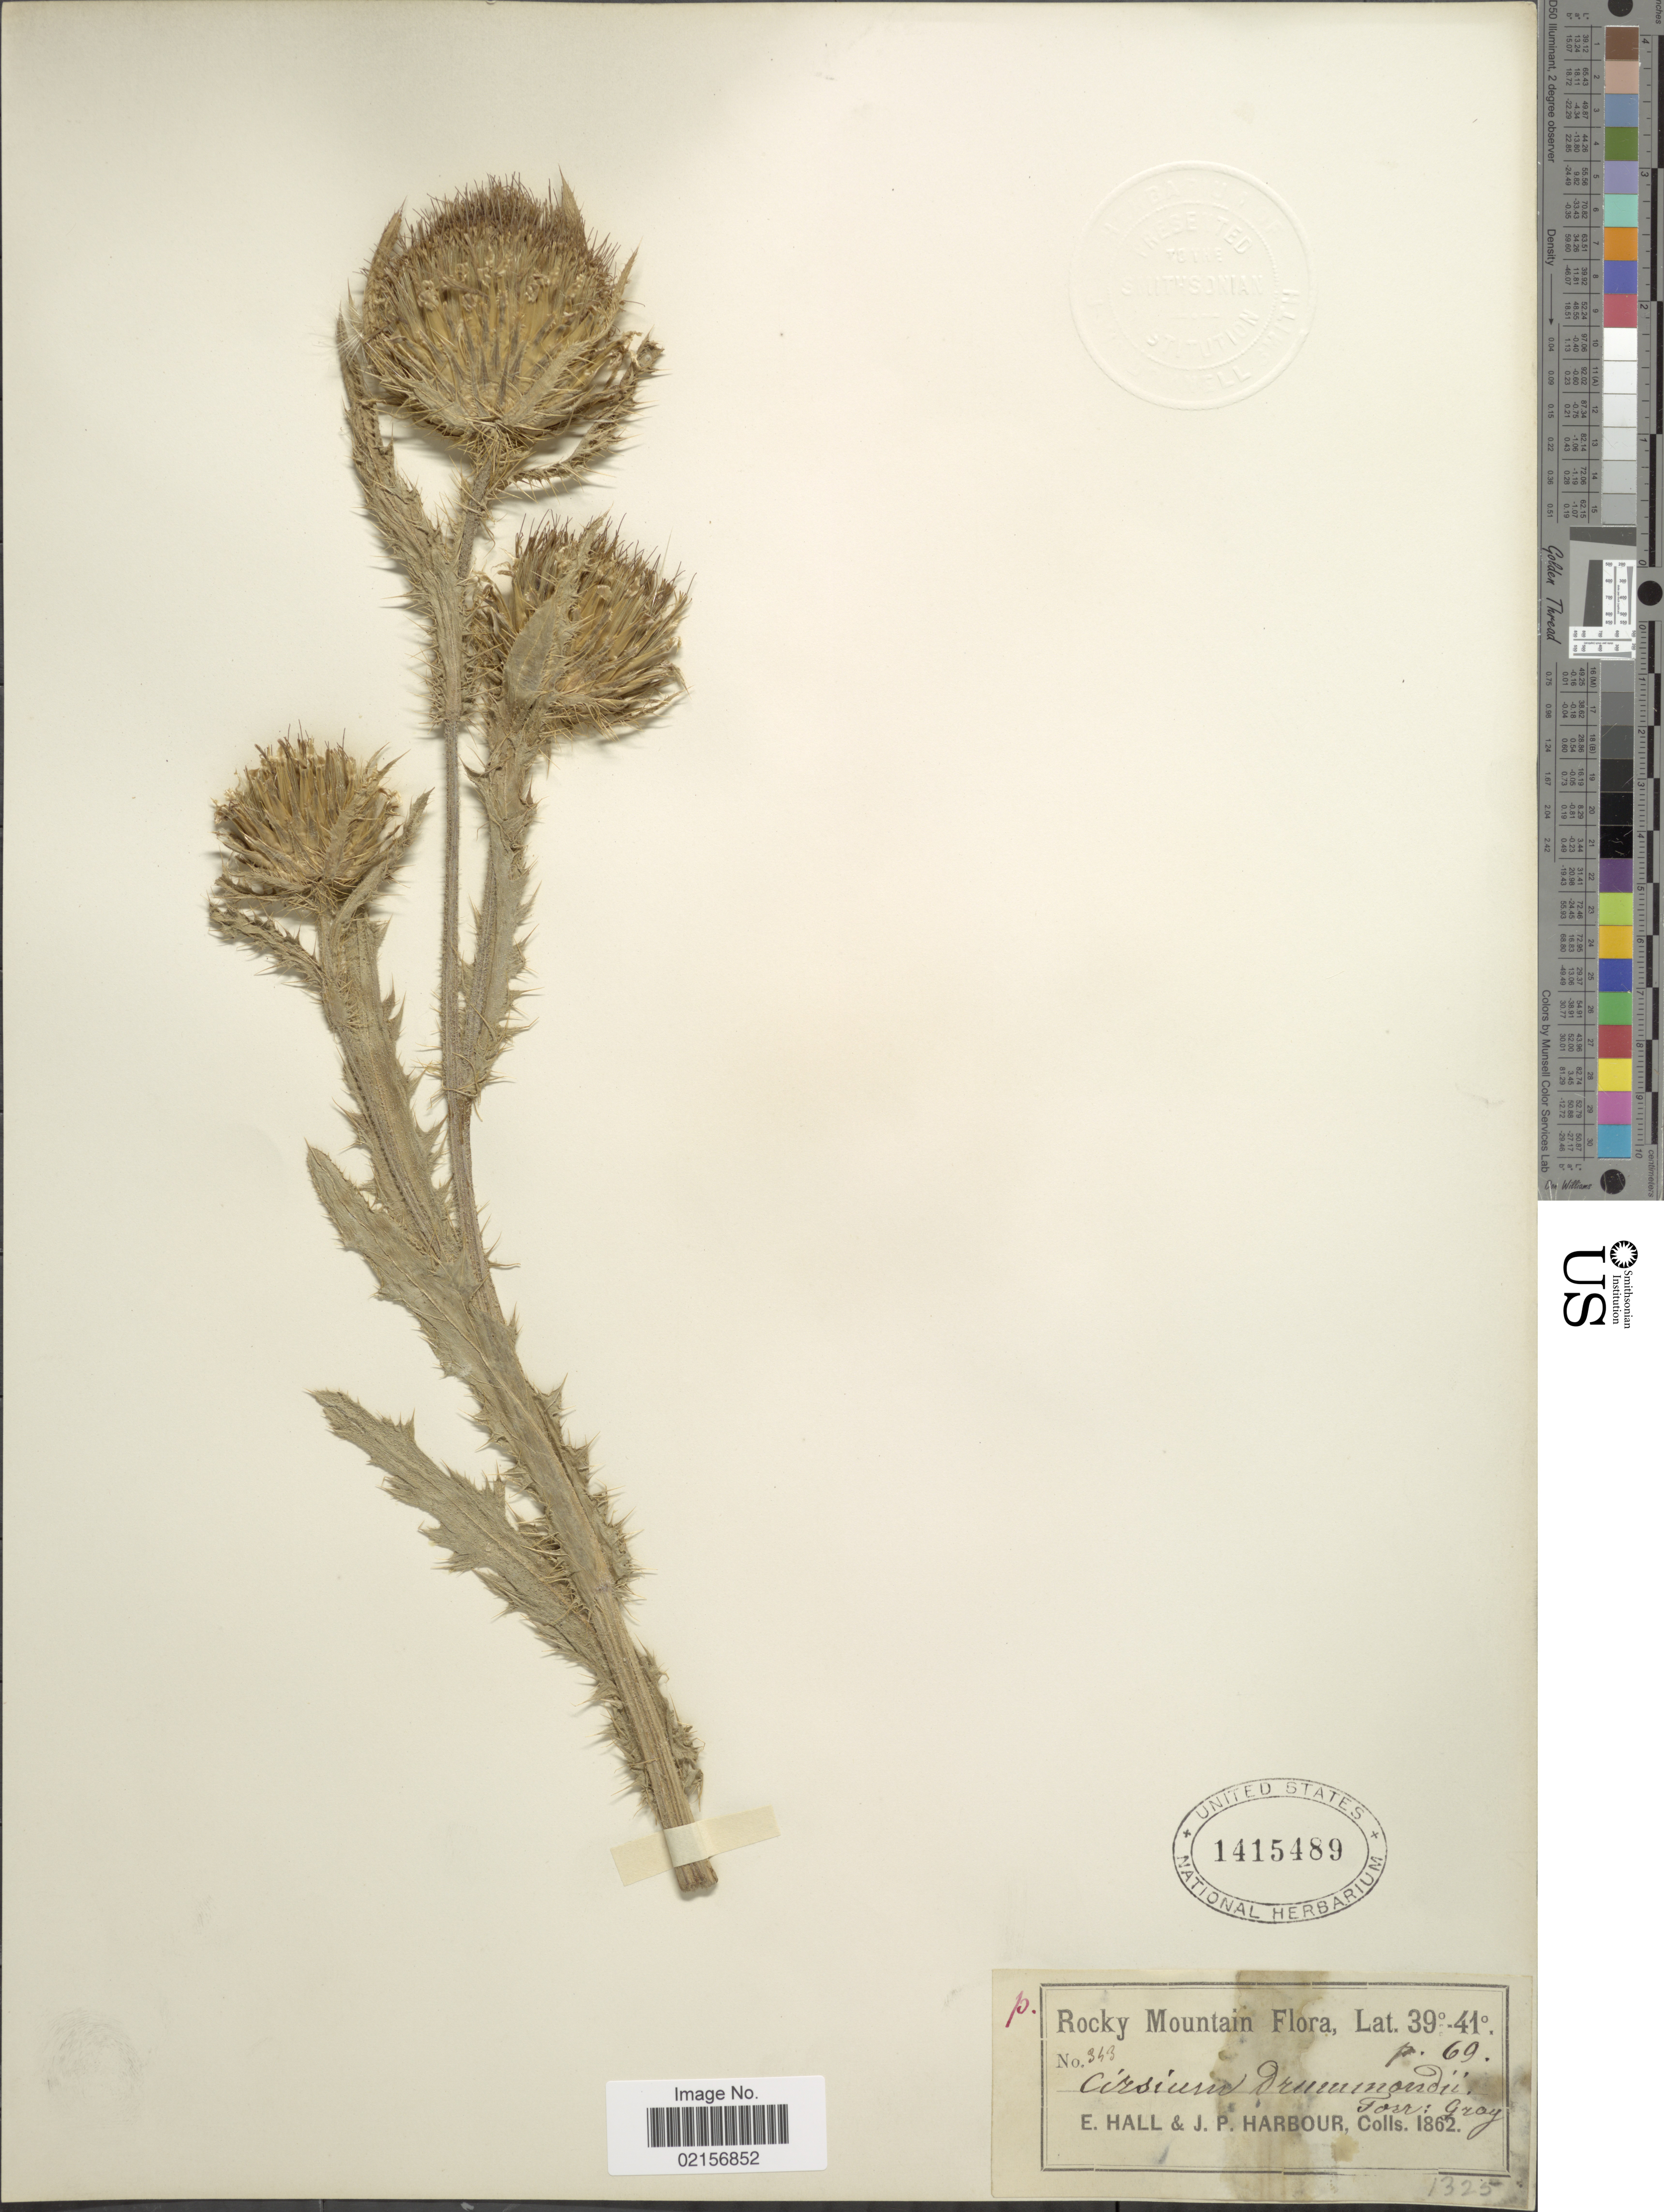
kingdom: Plantae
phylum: Tracheophyta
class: Magnoliopsida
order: Asterales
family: Asteraceae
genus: Cirsium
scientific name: Cirsium drummondii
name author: Torr. & A. Gray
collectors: E. Hall & J. Harbour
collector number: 343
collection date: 1862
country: United States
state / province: Colorado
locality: Rocky Mtns.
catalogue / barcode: US 1415489